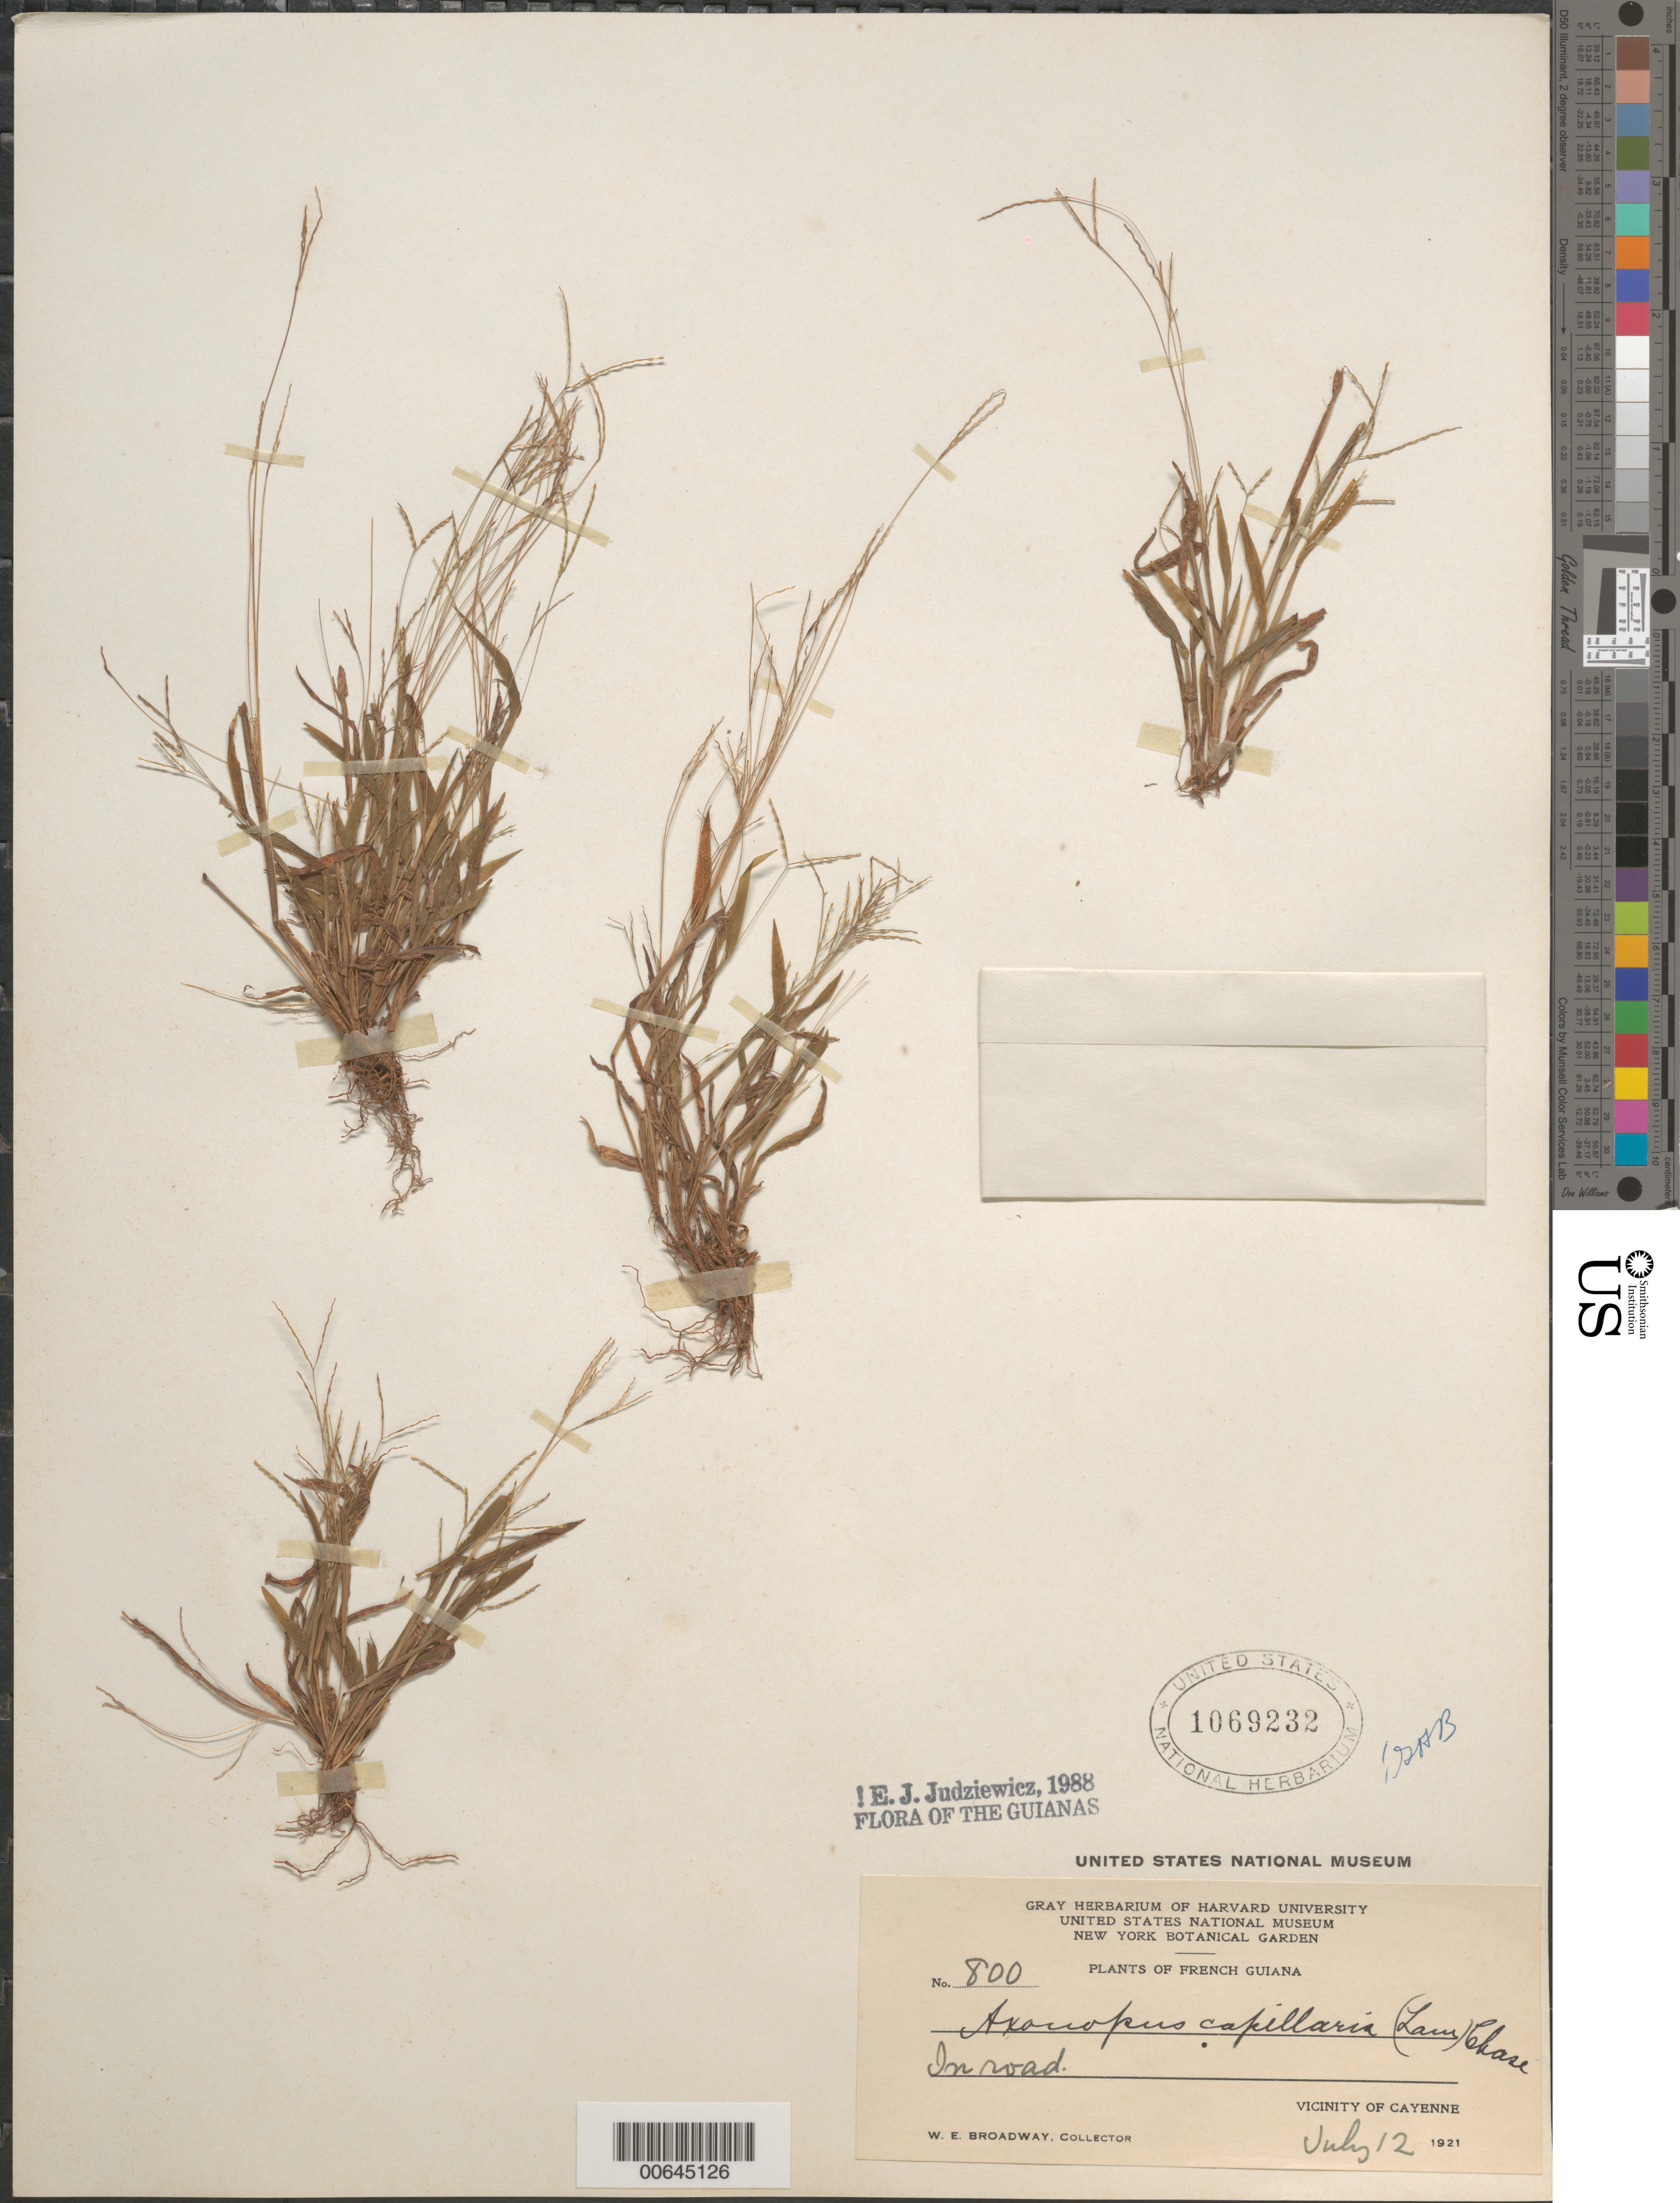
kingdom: Plantae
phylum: Tracheophyta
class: Liliopsida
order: Poales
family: Poaceae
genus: Axonopus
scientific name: Axonopus capillaris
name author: (Lam.) Chase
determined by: Judziewicz, E. J.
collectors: W. E. Broadway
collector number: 800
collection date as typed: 12-Jul-21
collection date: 1921-07-12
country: French Guiana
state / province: Cayenne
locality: Cayenne, vic., Reservoir Hill, Matabon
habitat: In road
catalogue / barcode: US 1069232